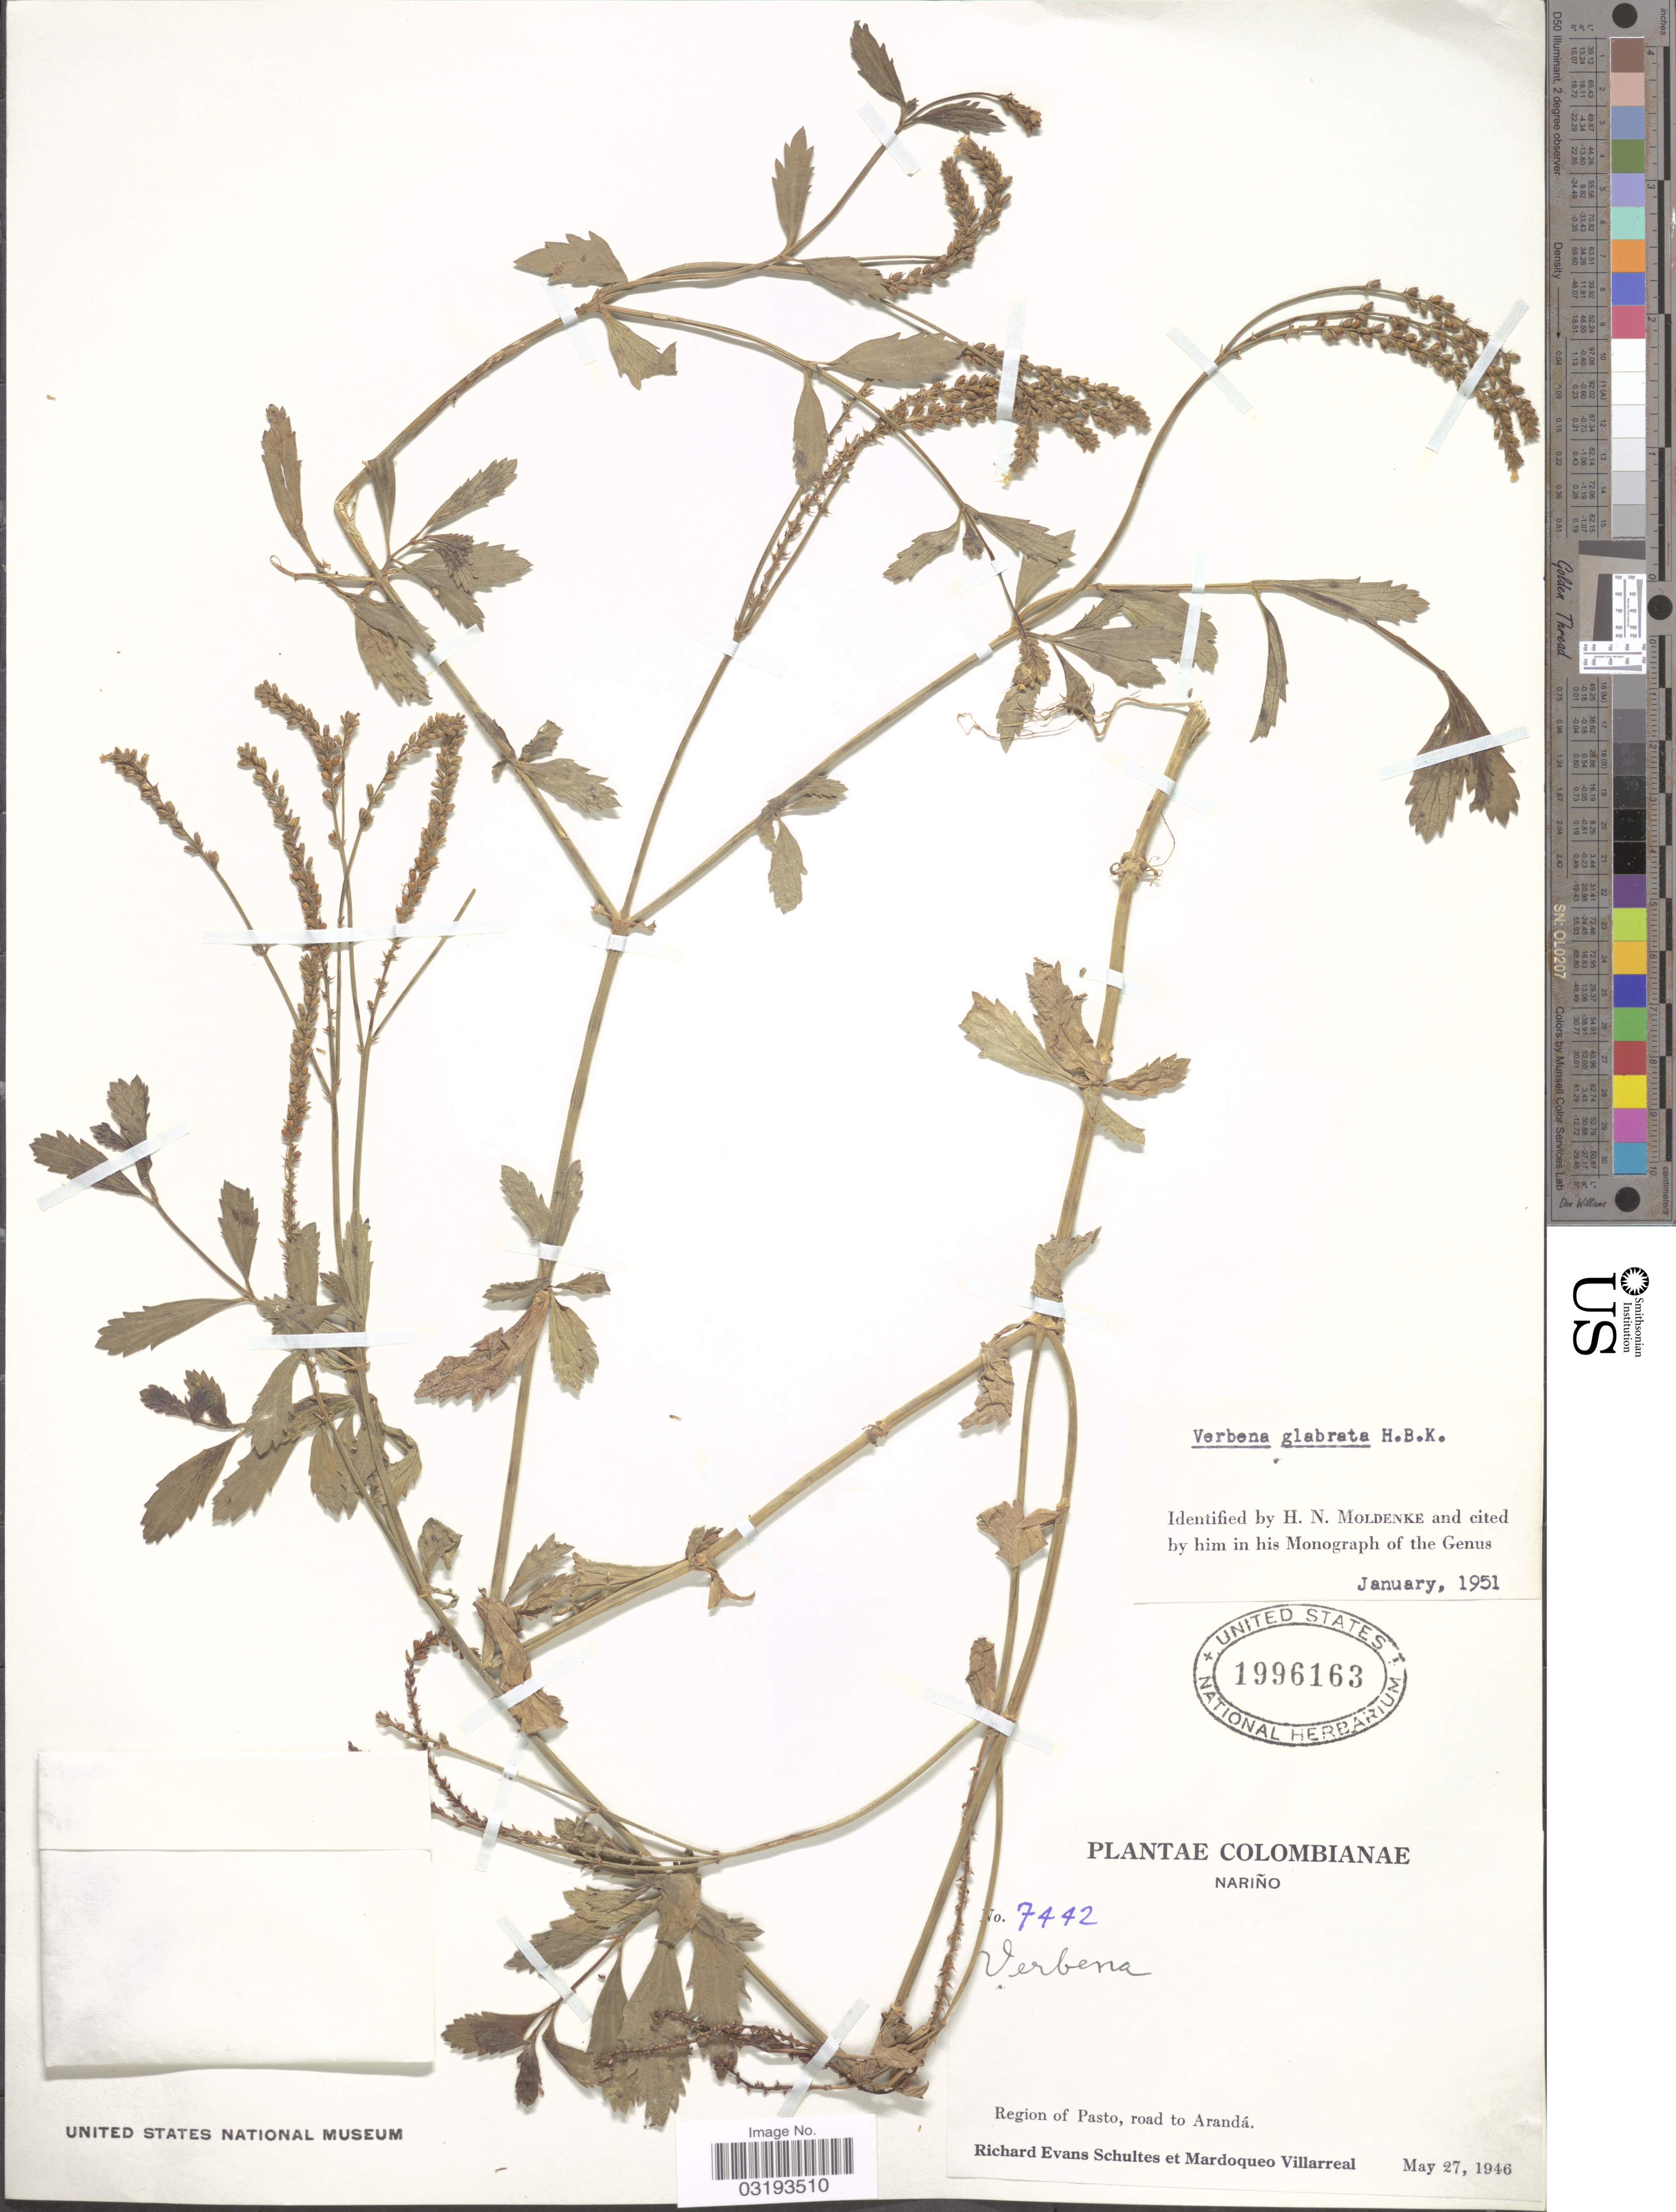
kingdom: Plantae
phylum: Tracheophyta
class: Magnoliopsida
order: Lamiales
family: Verbenaceae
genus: Verbena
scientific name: Verbena glabrata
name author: Kunth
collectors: R. E. Schultes & M. Villarreal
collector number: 7442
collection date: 1946-05-27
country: Colombia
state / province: Nariño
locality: Region of Pasto, road to Arandá.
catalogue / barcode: US 1996163